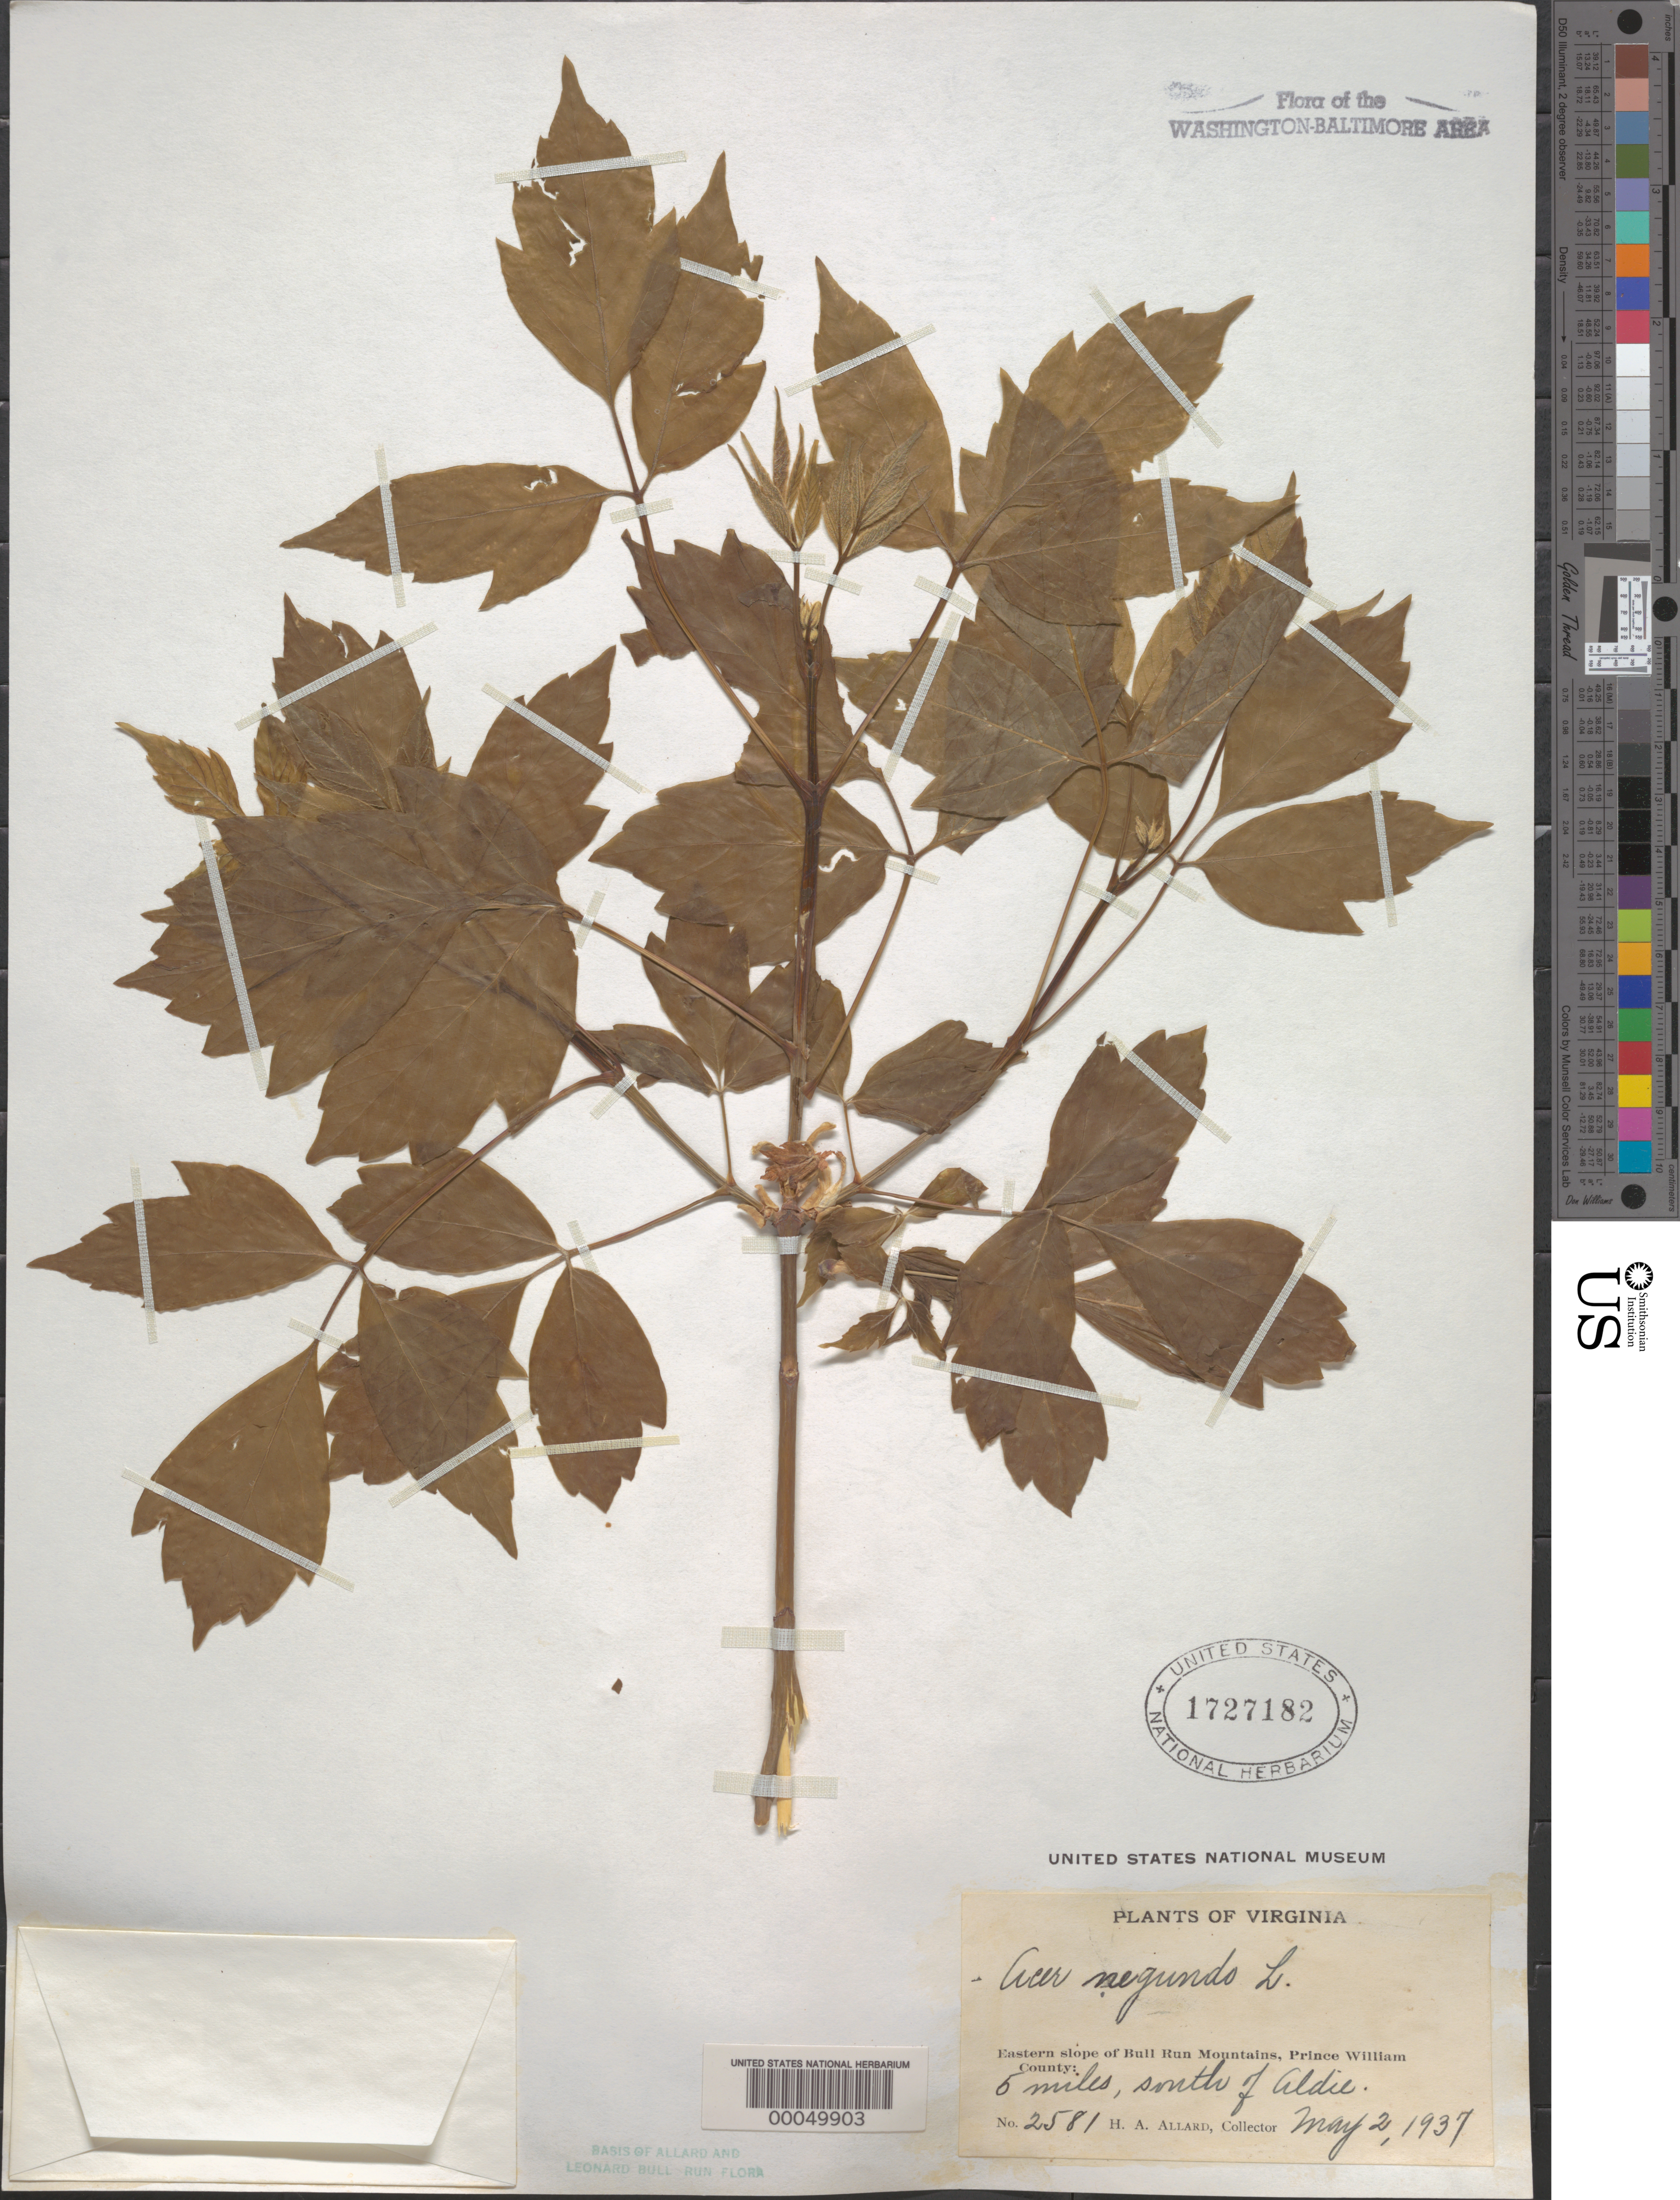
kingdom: Plantae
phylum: Tracheophyta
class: Magnoliopsida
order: Sapindales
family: Sapindaceae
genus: Acer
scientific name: Acer negundo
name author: L.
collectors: H. A. Allard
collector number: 2581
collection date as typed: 02 May 1937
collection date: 1937-05-02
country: United States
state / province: Virginia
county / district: Prince William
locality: Eastern slope of Bull Run Mountains, South of Aldie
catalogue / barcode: US 1727182